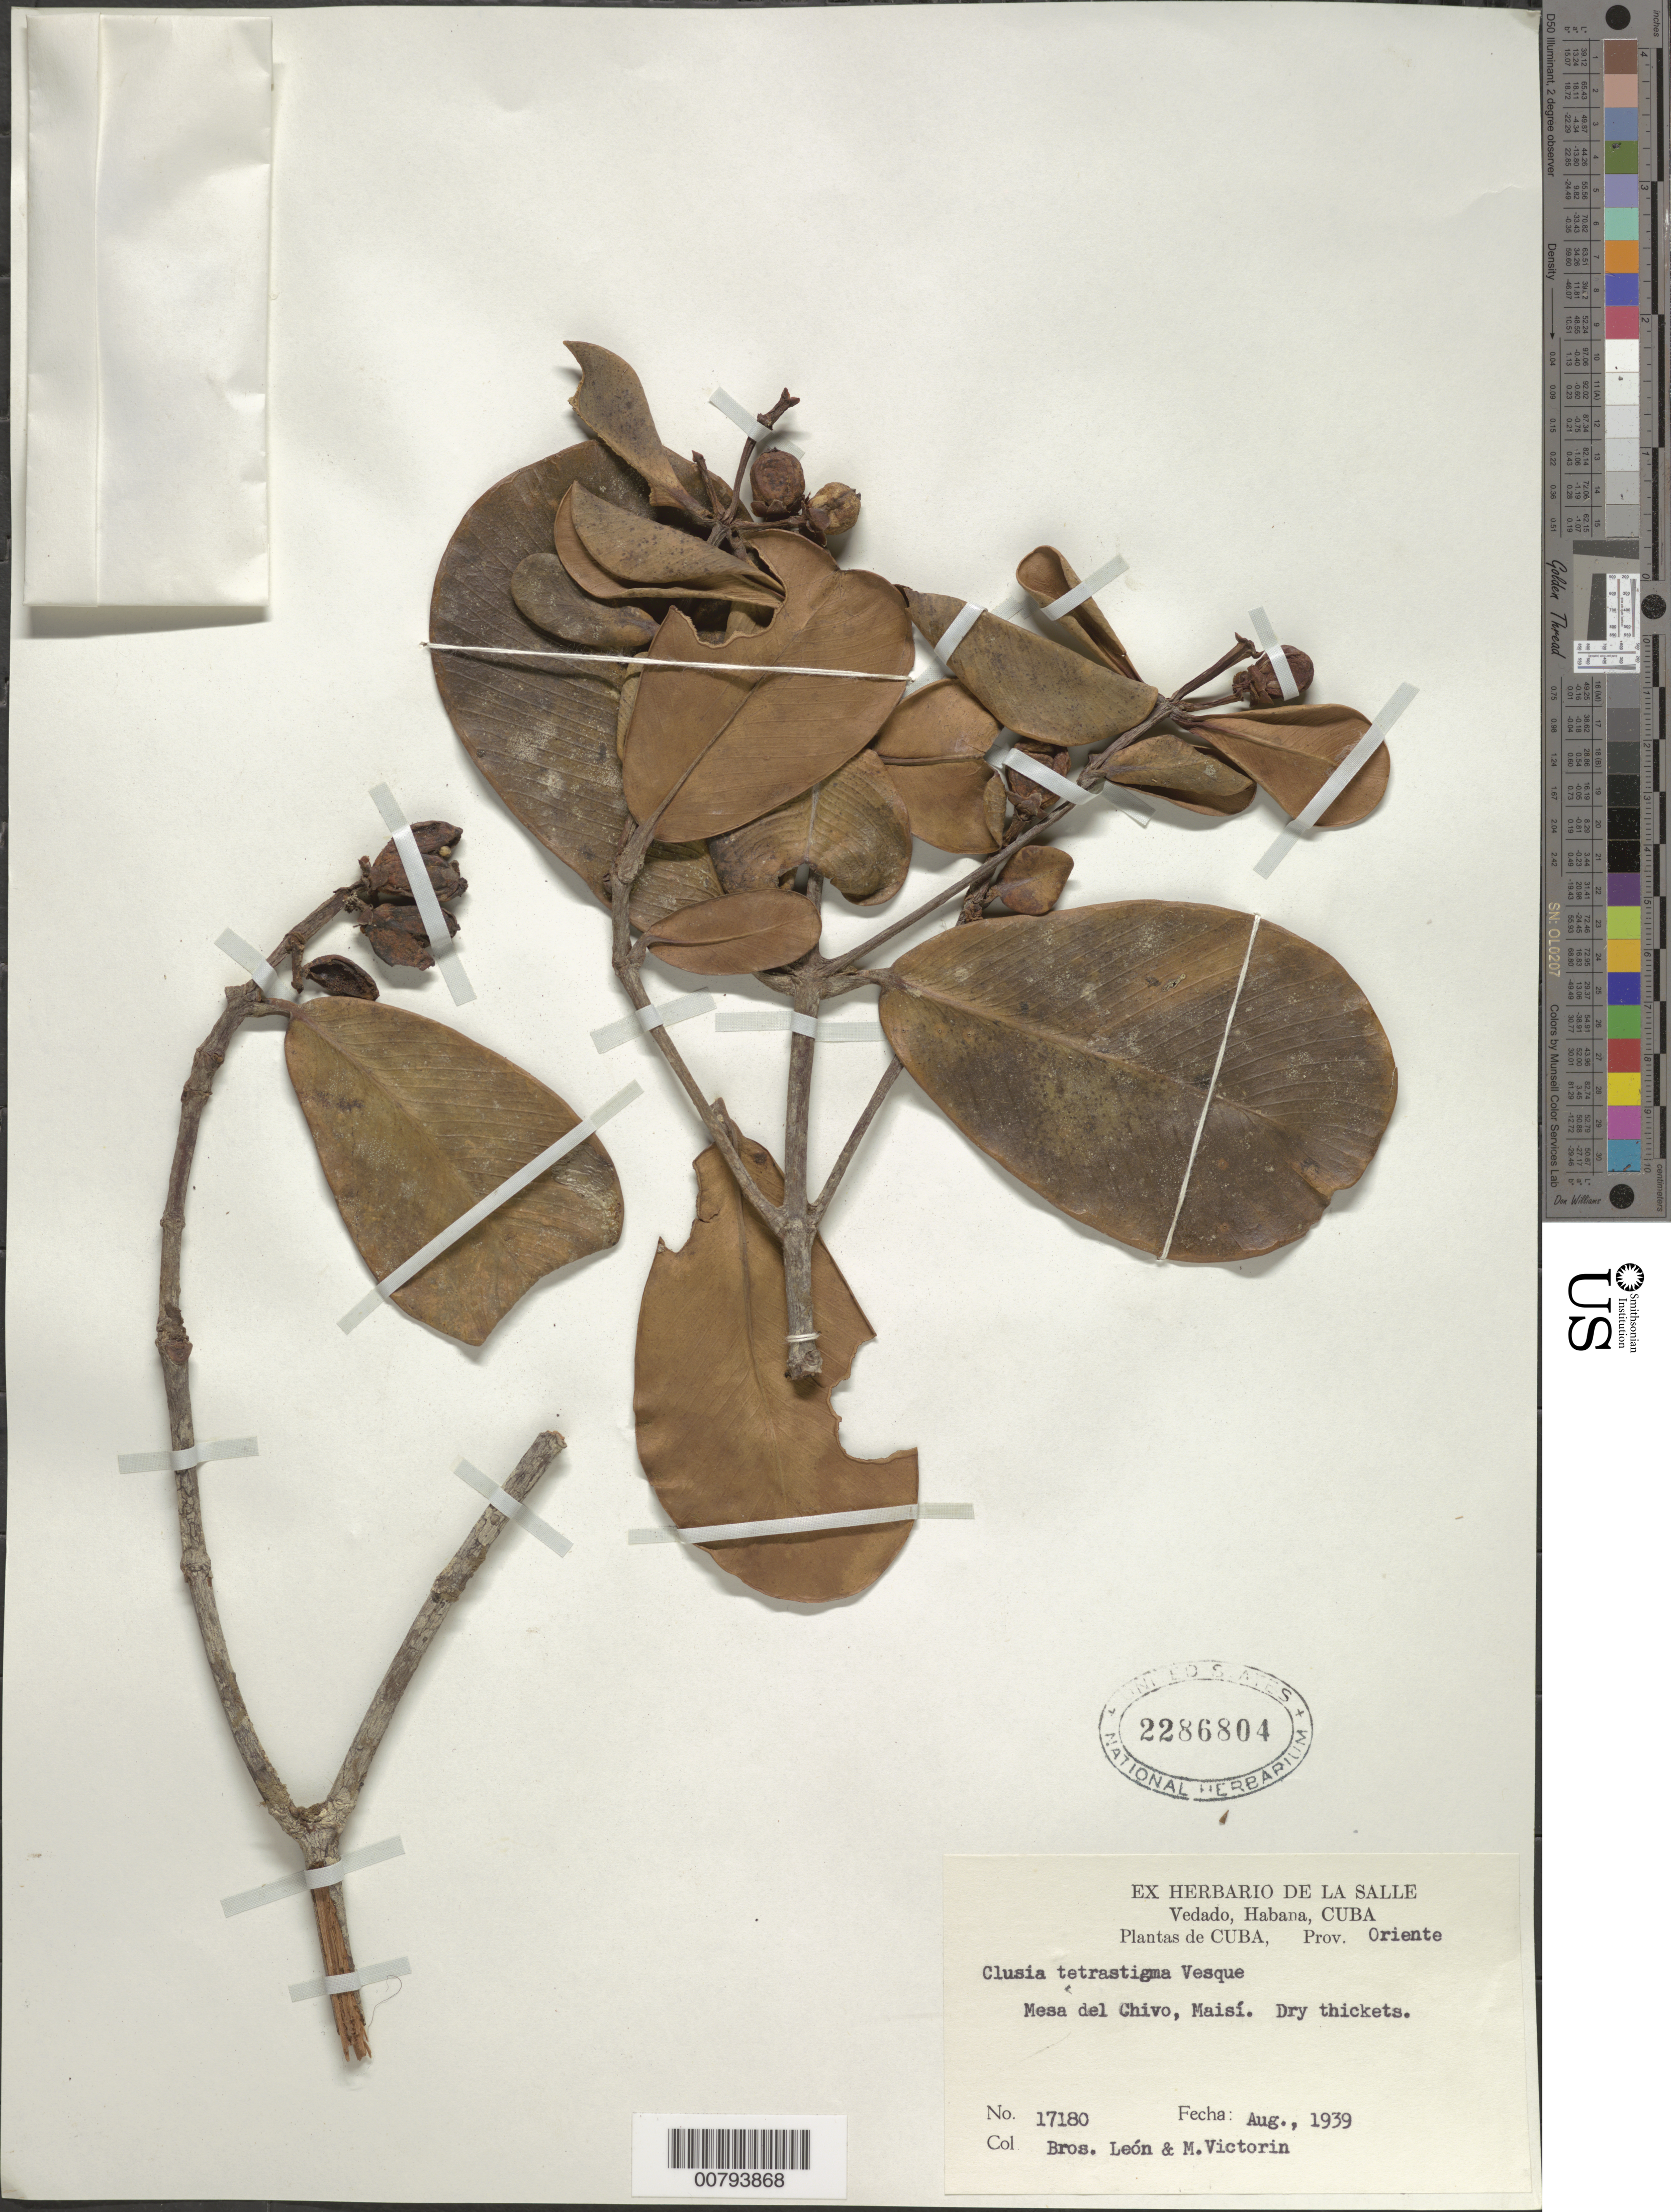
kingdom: Plantae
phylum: Tracheophyta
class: Magnoliopsida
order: Malpighiales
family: Clusiaceae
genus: Clusia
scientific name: Clusia tetrastigma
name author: Vesque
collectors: Bro. León & M. Victorin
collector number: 17180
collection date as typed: Aug 1939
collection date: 1939-08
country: Cuba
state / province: Oriente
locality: Mesa del Chivo, Maisf.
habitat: Dry thickets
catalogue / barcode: US 2286804